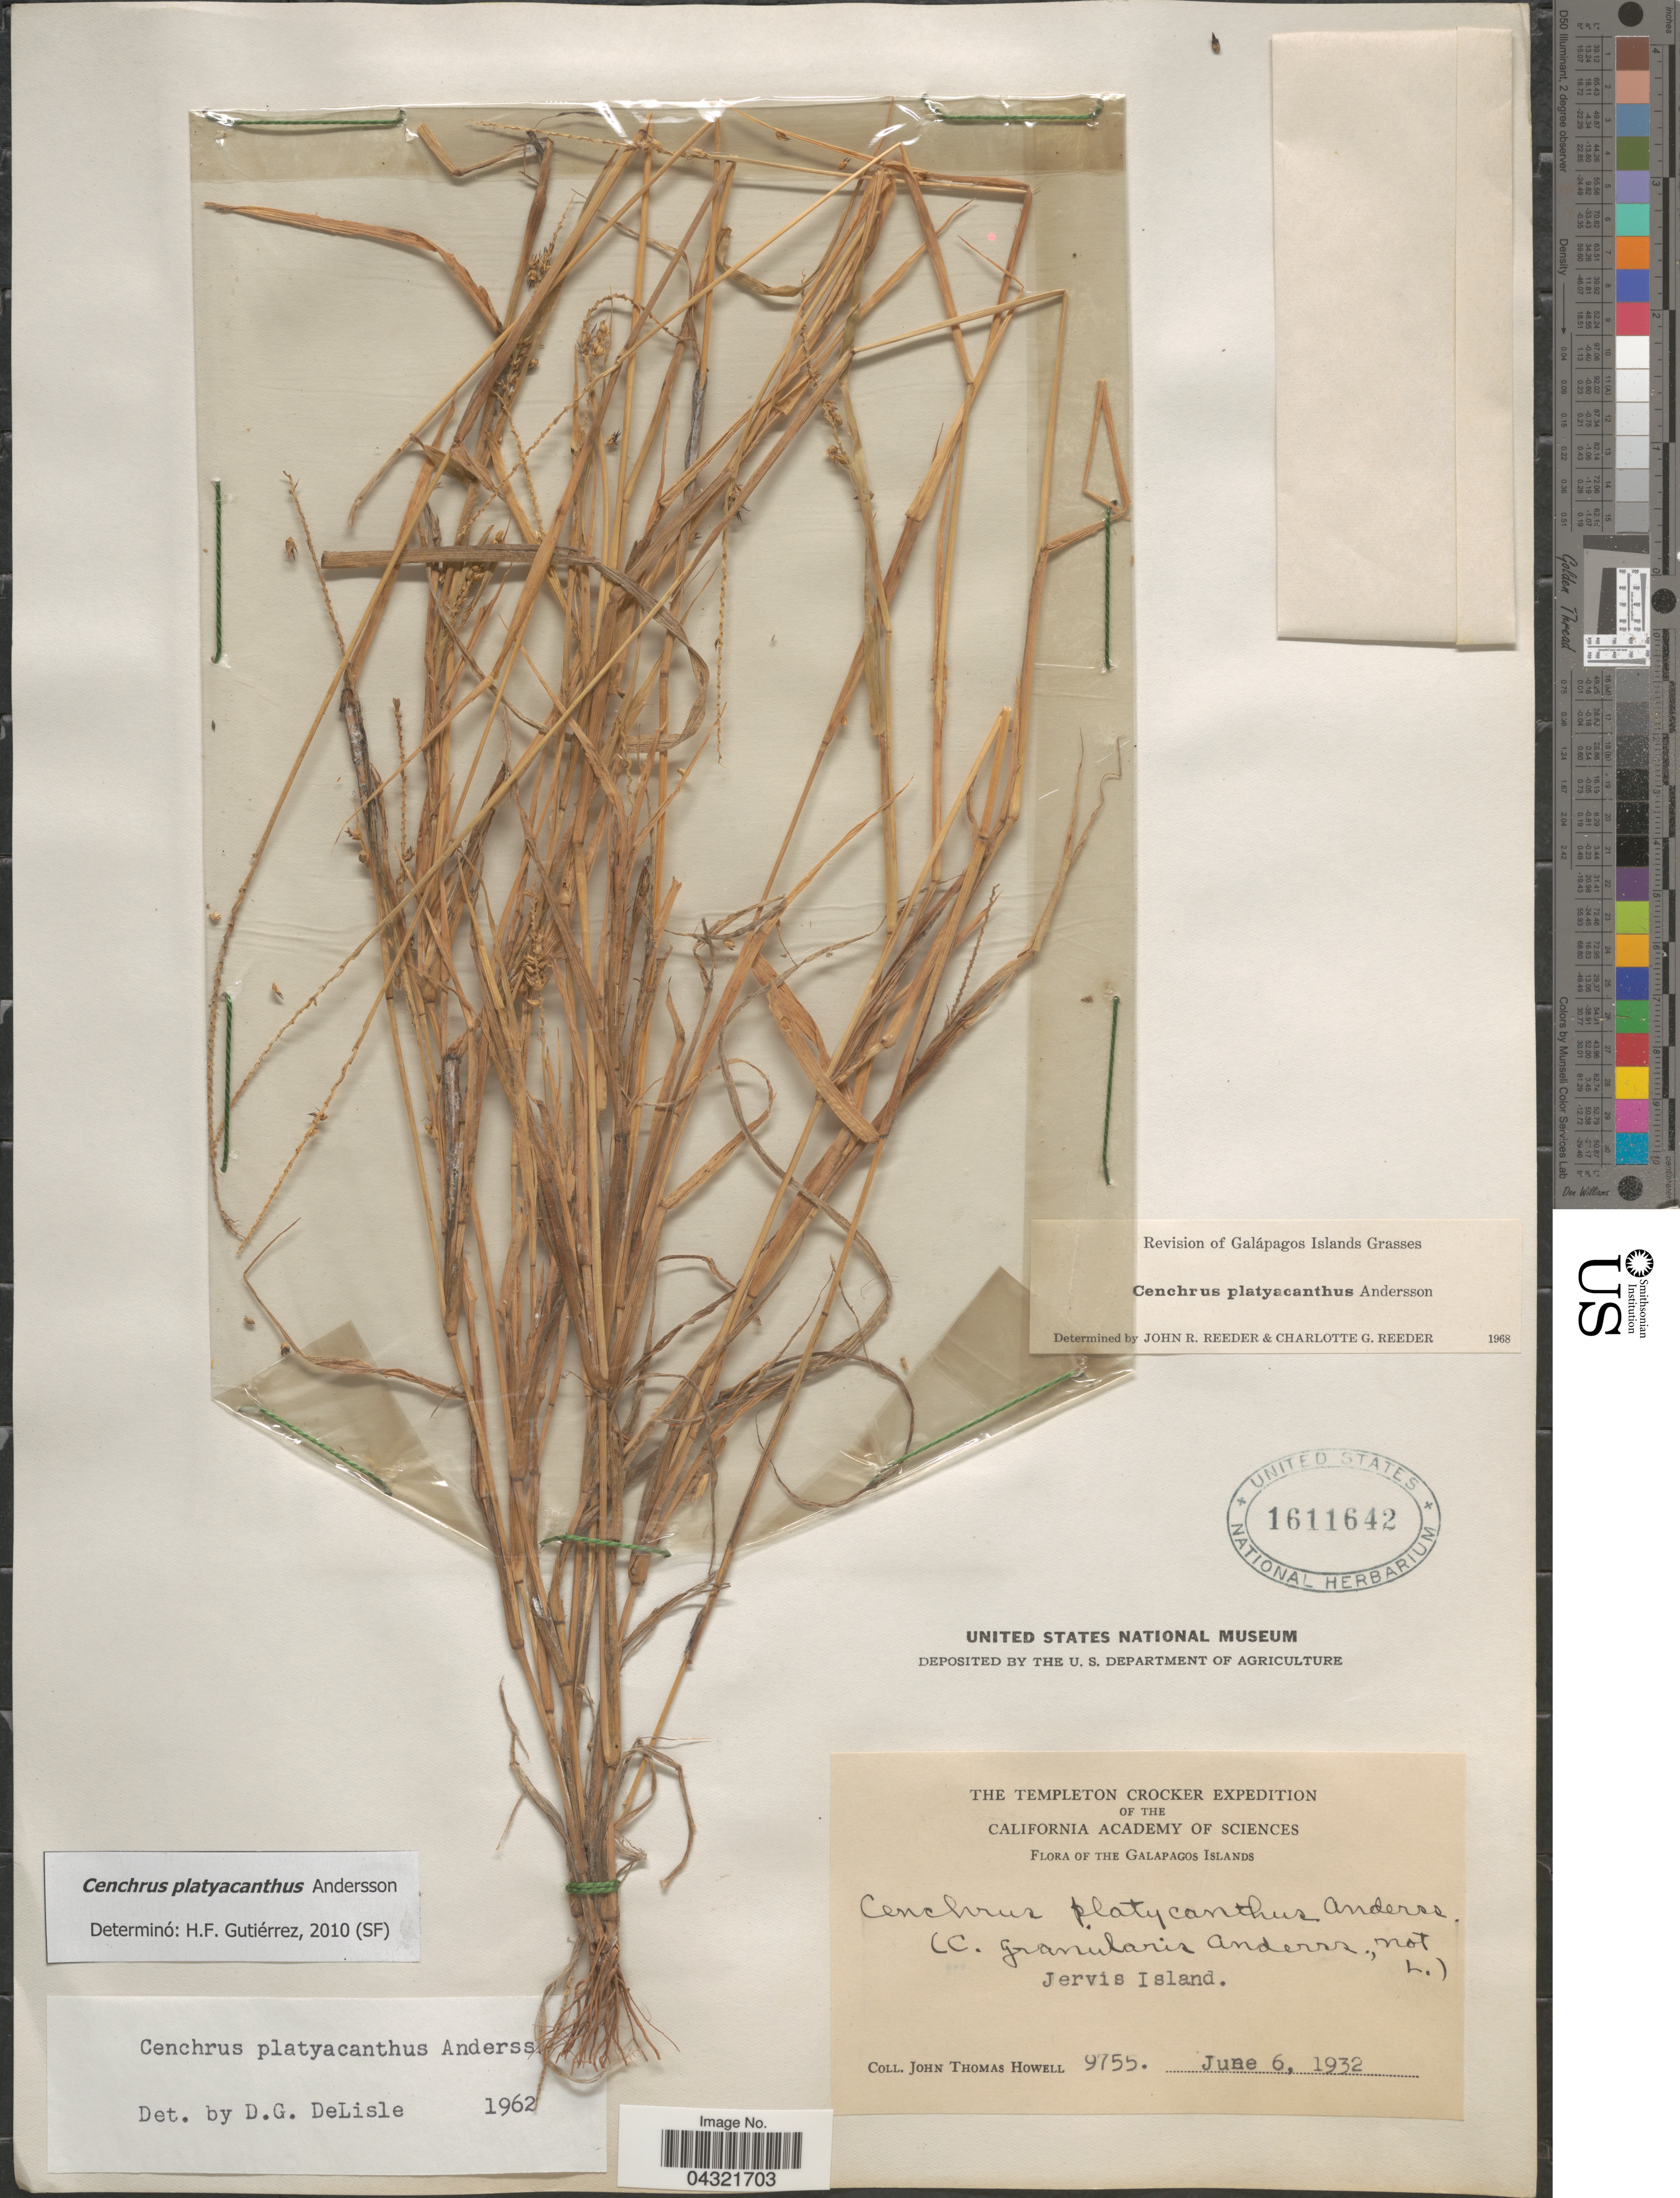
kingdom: Plantae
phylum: Tracheophyta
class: Liliopsida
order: Poales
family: Poaceae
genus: Cenchrus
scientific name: Cenchrus platyacanthus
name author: Andersson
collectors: J. T. Howell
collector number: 9755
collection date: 1932-06-06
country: Ecuador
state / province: Colón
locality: The Templeton Crocker Expedition. The Galapagos Islands. Jervis Island.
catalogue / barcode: US 1611642